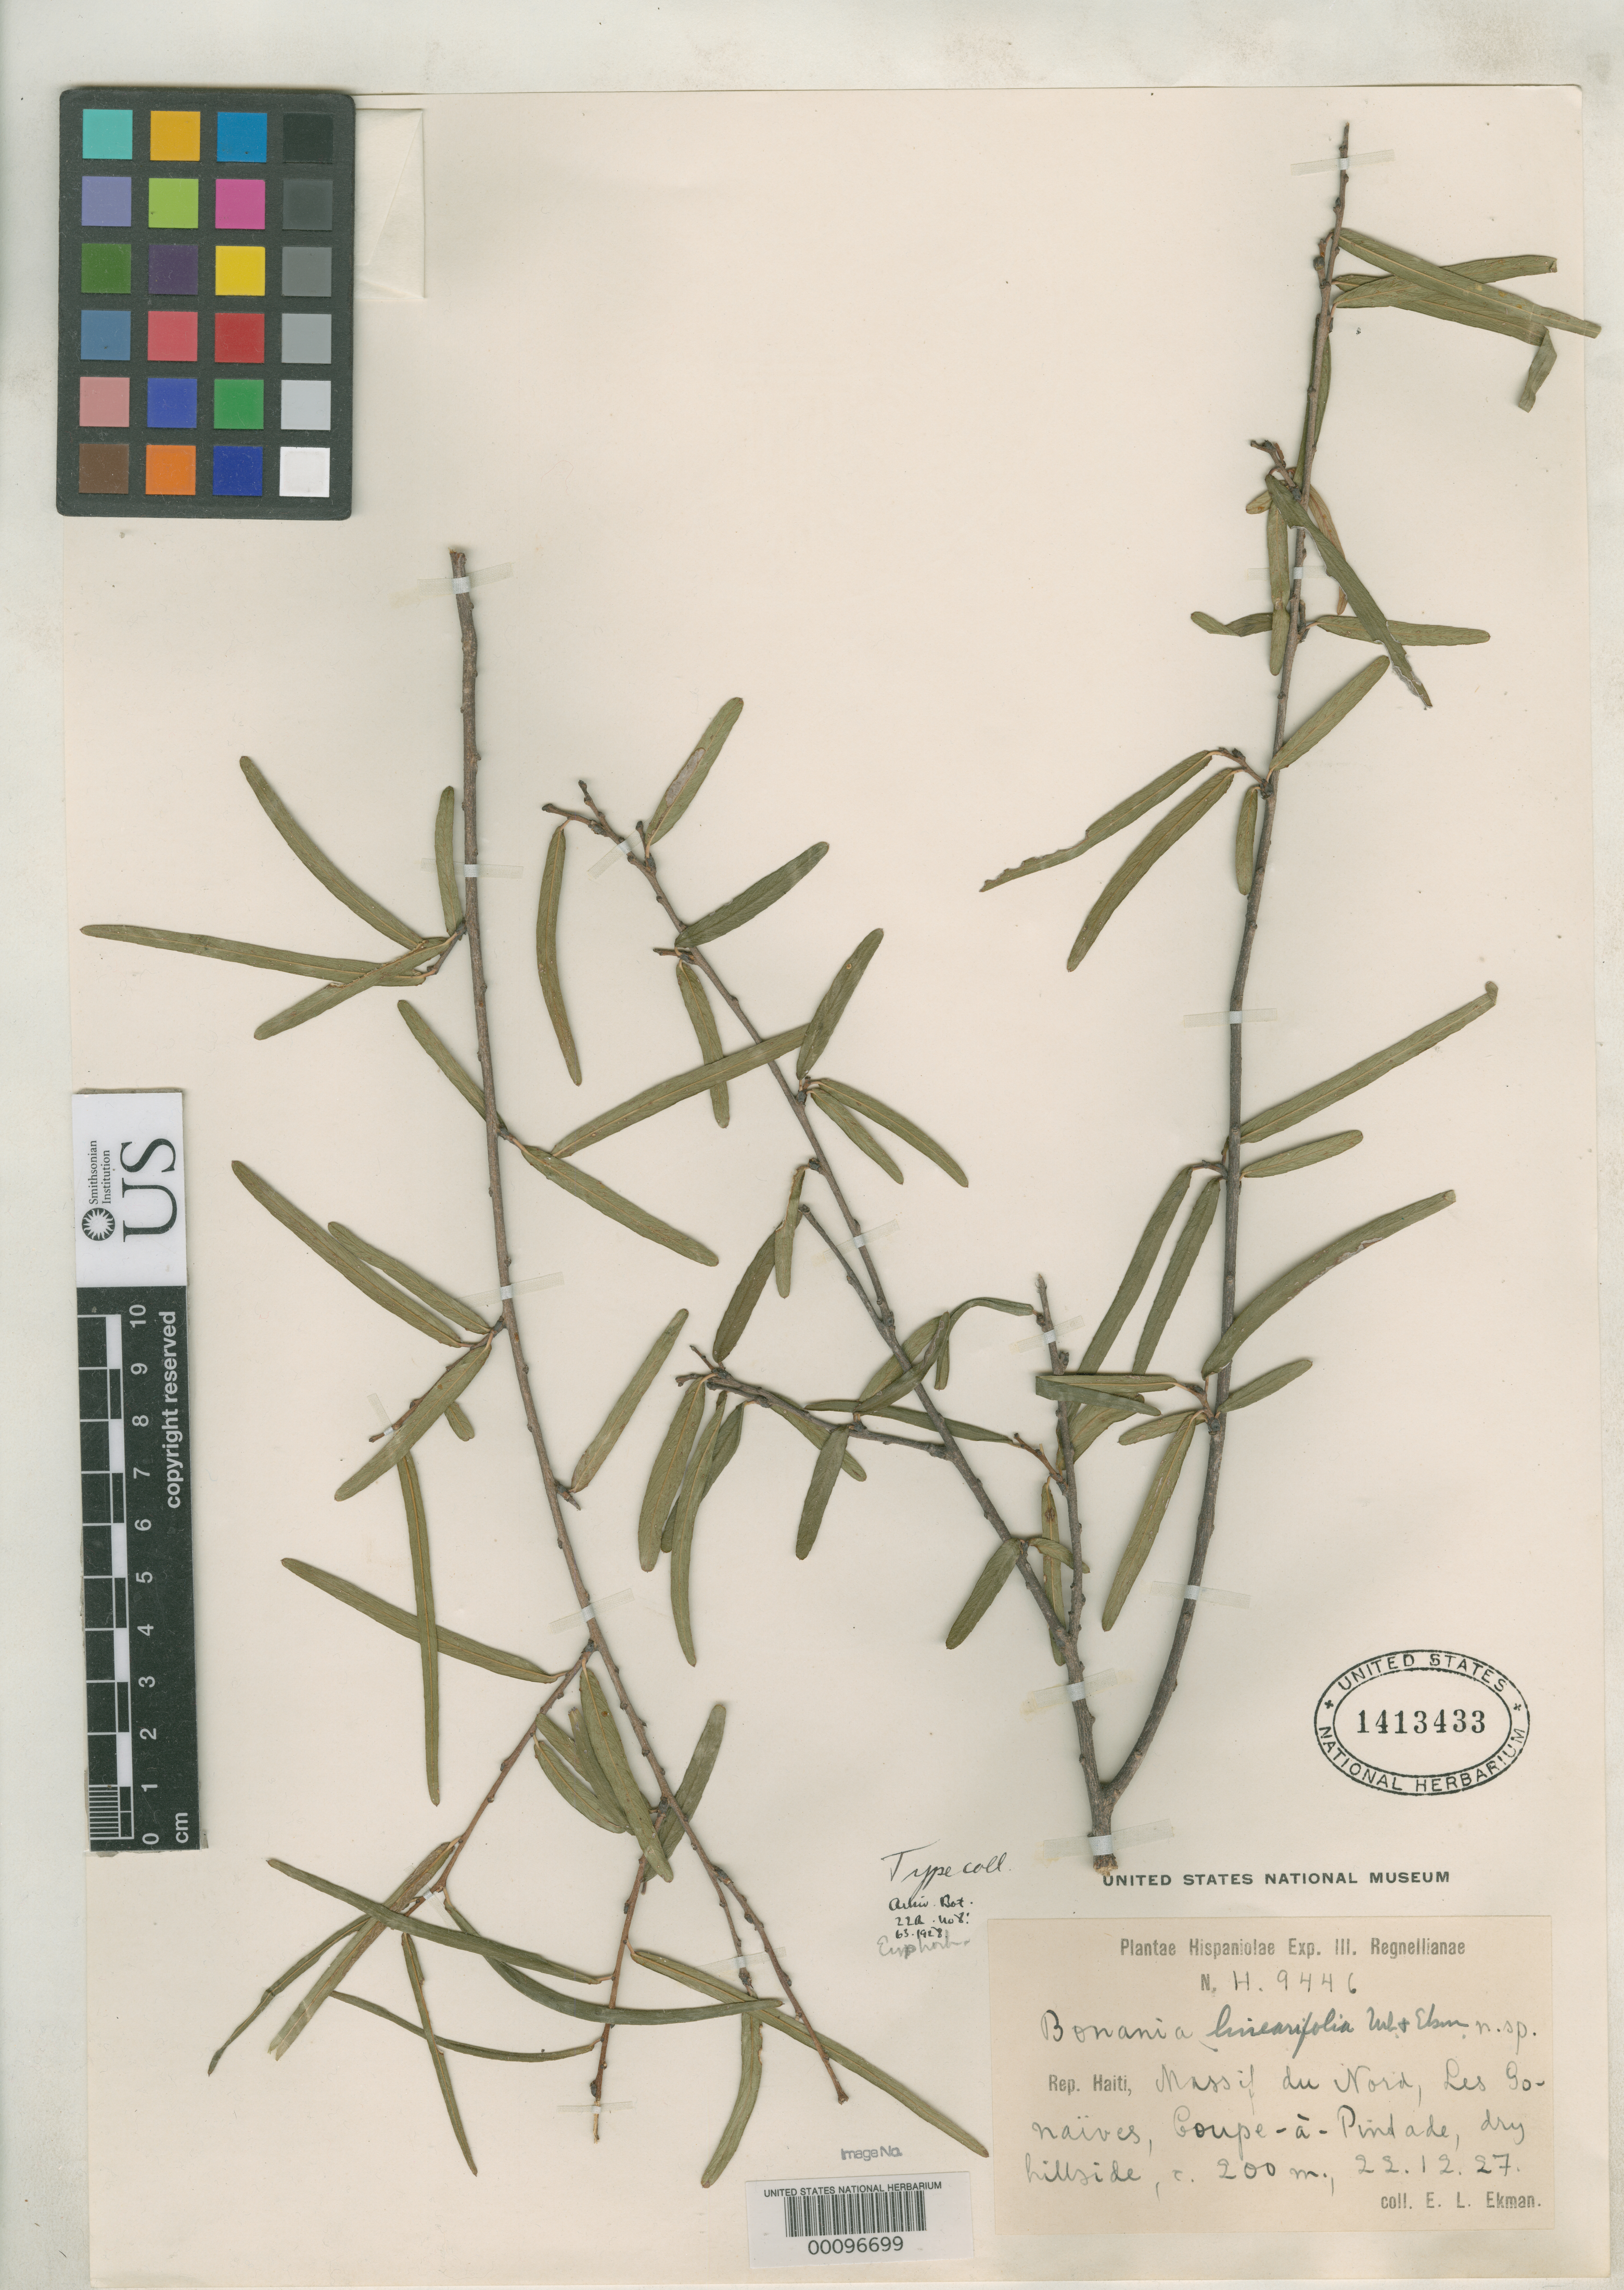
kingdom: Plantae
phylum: Tracheophyta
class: Magnoliopsida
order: Malpighiales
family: Euphorbiaceae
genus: Bonania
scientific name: Bonania linearifolia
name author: Urb. & Ekman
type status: Isotype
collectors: E. L. Ekman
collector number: H 9446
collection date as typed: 22 Dec 1927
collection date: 1927-12-22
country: Haiti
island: Hispaniola Island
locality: Massif du Nord, prope Gonaives ad Coupe-a-pintade.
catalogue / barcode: US 1413433